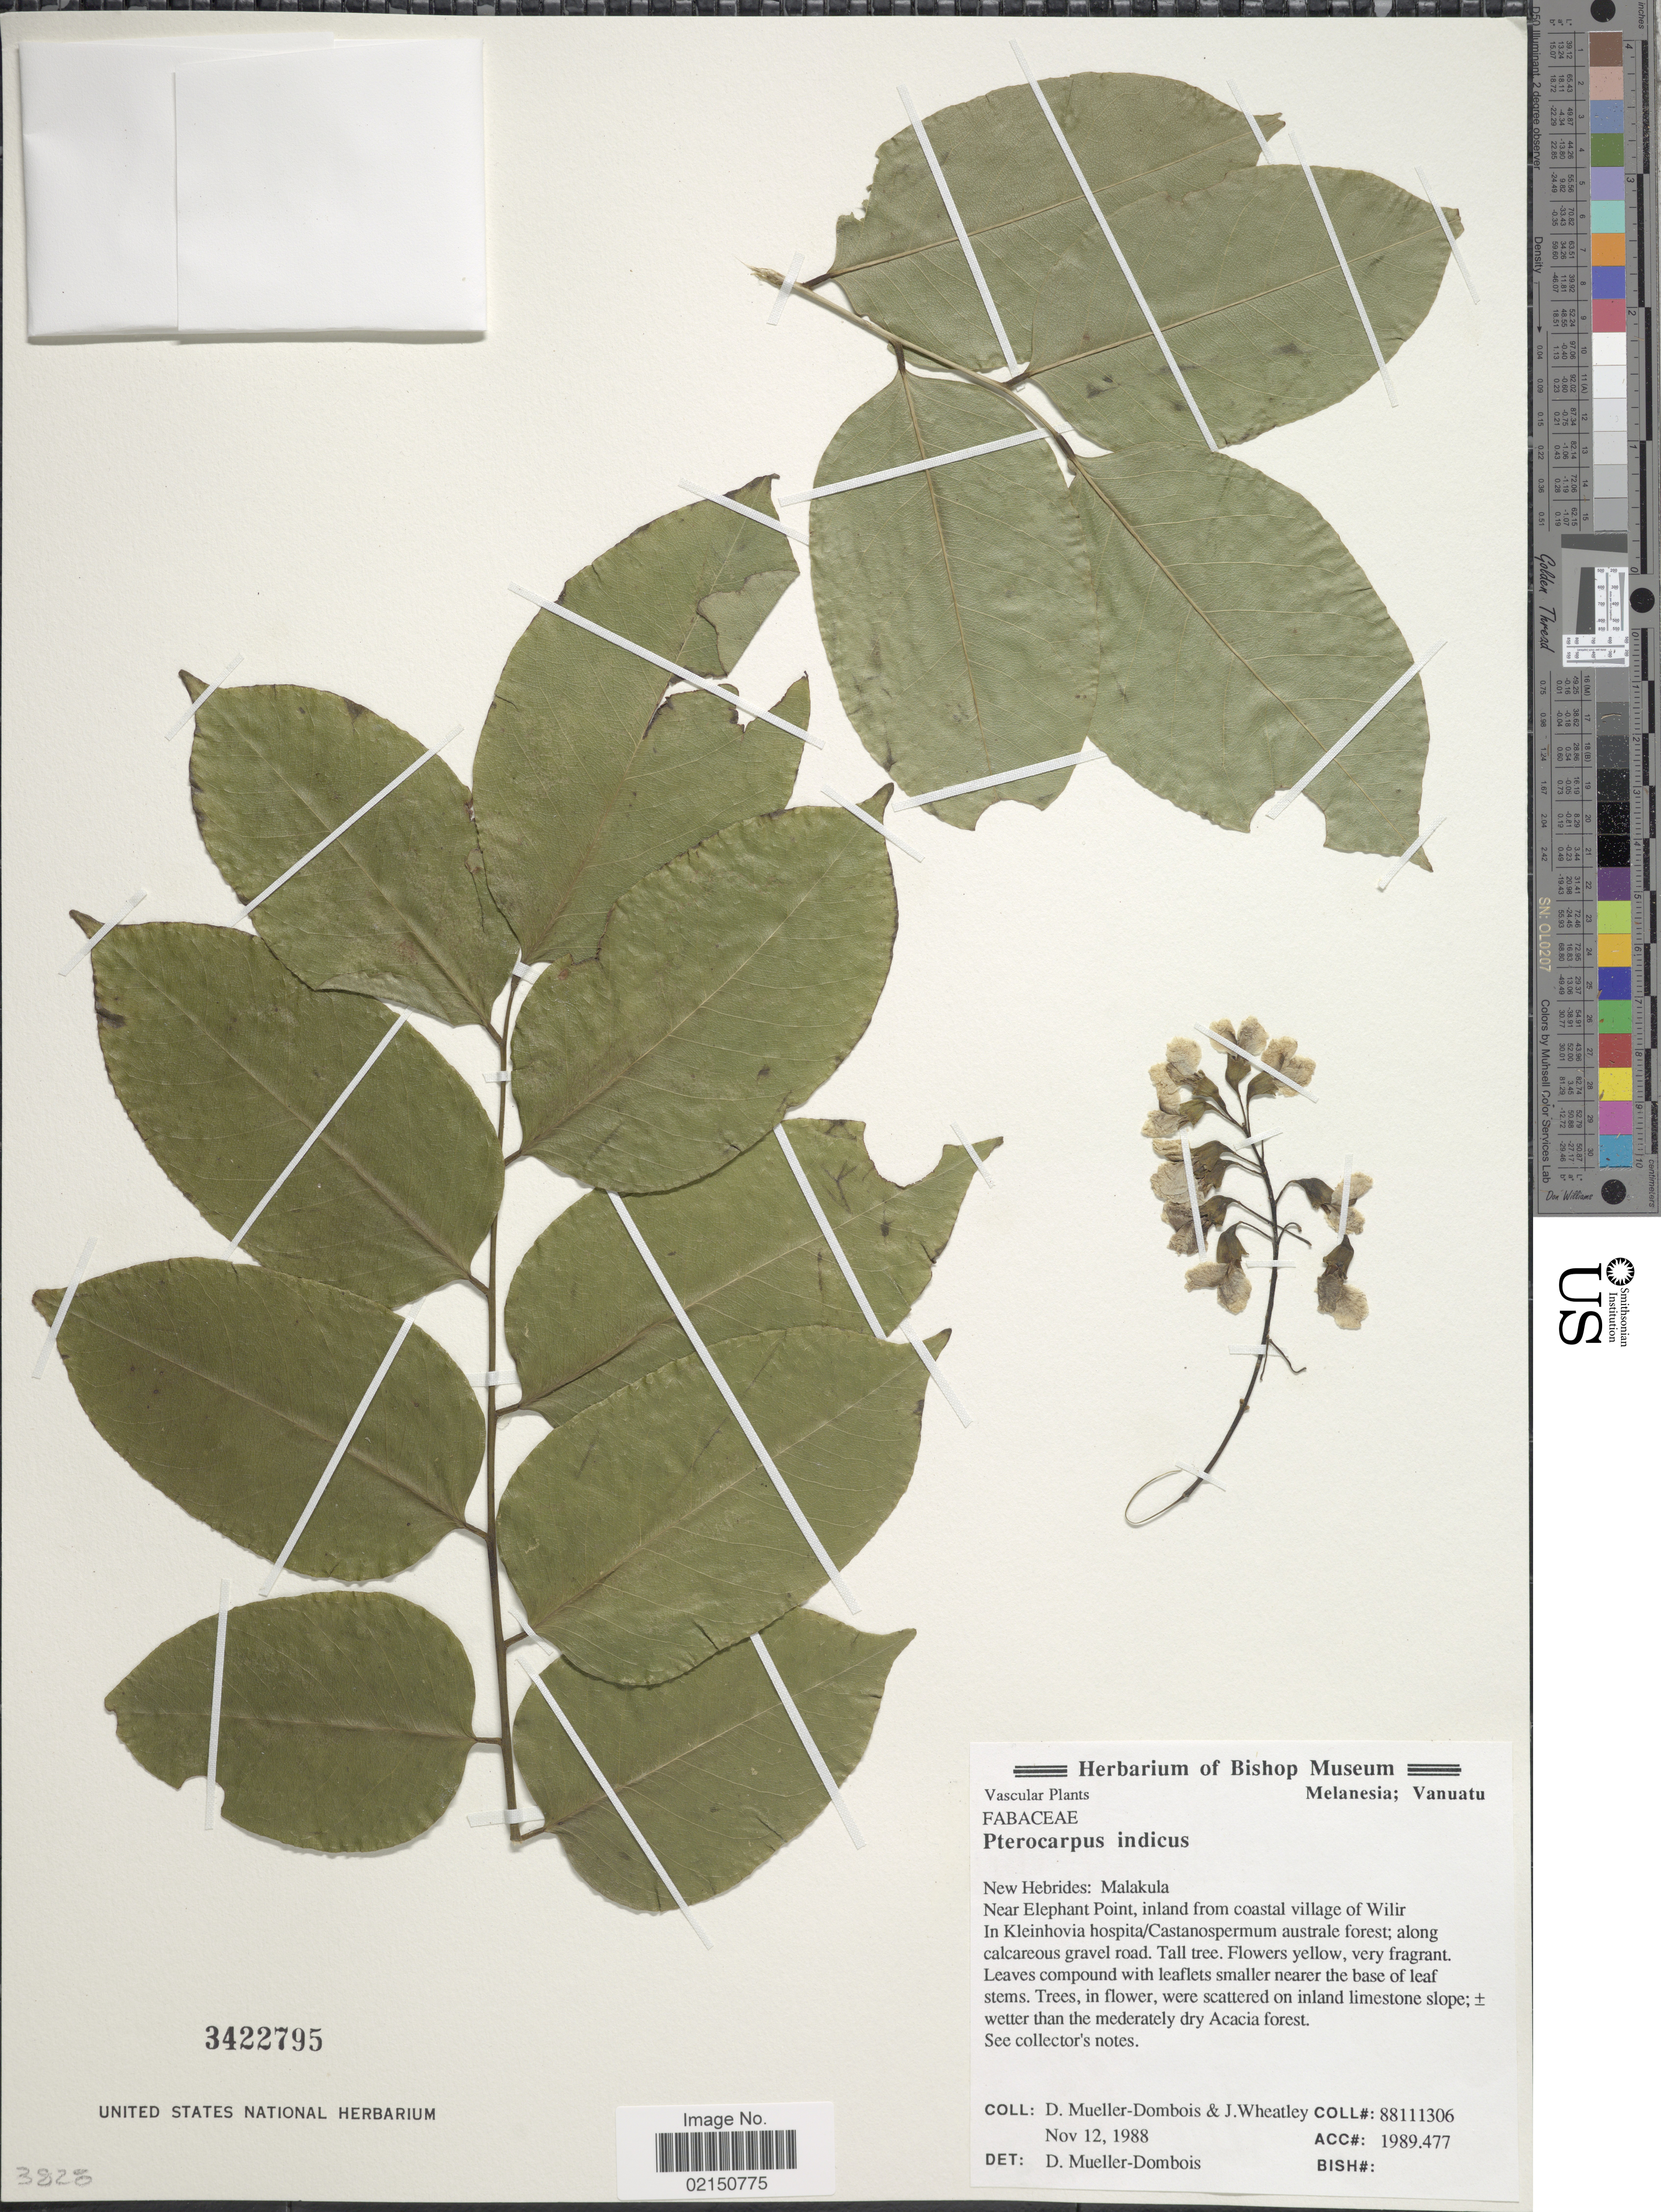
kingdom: Plantae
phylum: Tracheophyta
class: Magnoliopsida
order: Fabales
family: Fabaceae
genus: Pterocarpus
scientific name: Pterocarpus indicus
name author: Willd.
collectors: D. Mueller-Dombois & J. Wheatley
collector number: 88111306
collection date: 1988-11-12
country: Vanuatu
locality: New Hebrides: Malakula. Near Elephant Point, inland from coastal village of Wilir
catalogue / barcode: US 3422795